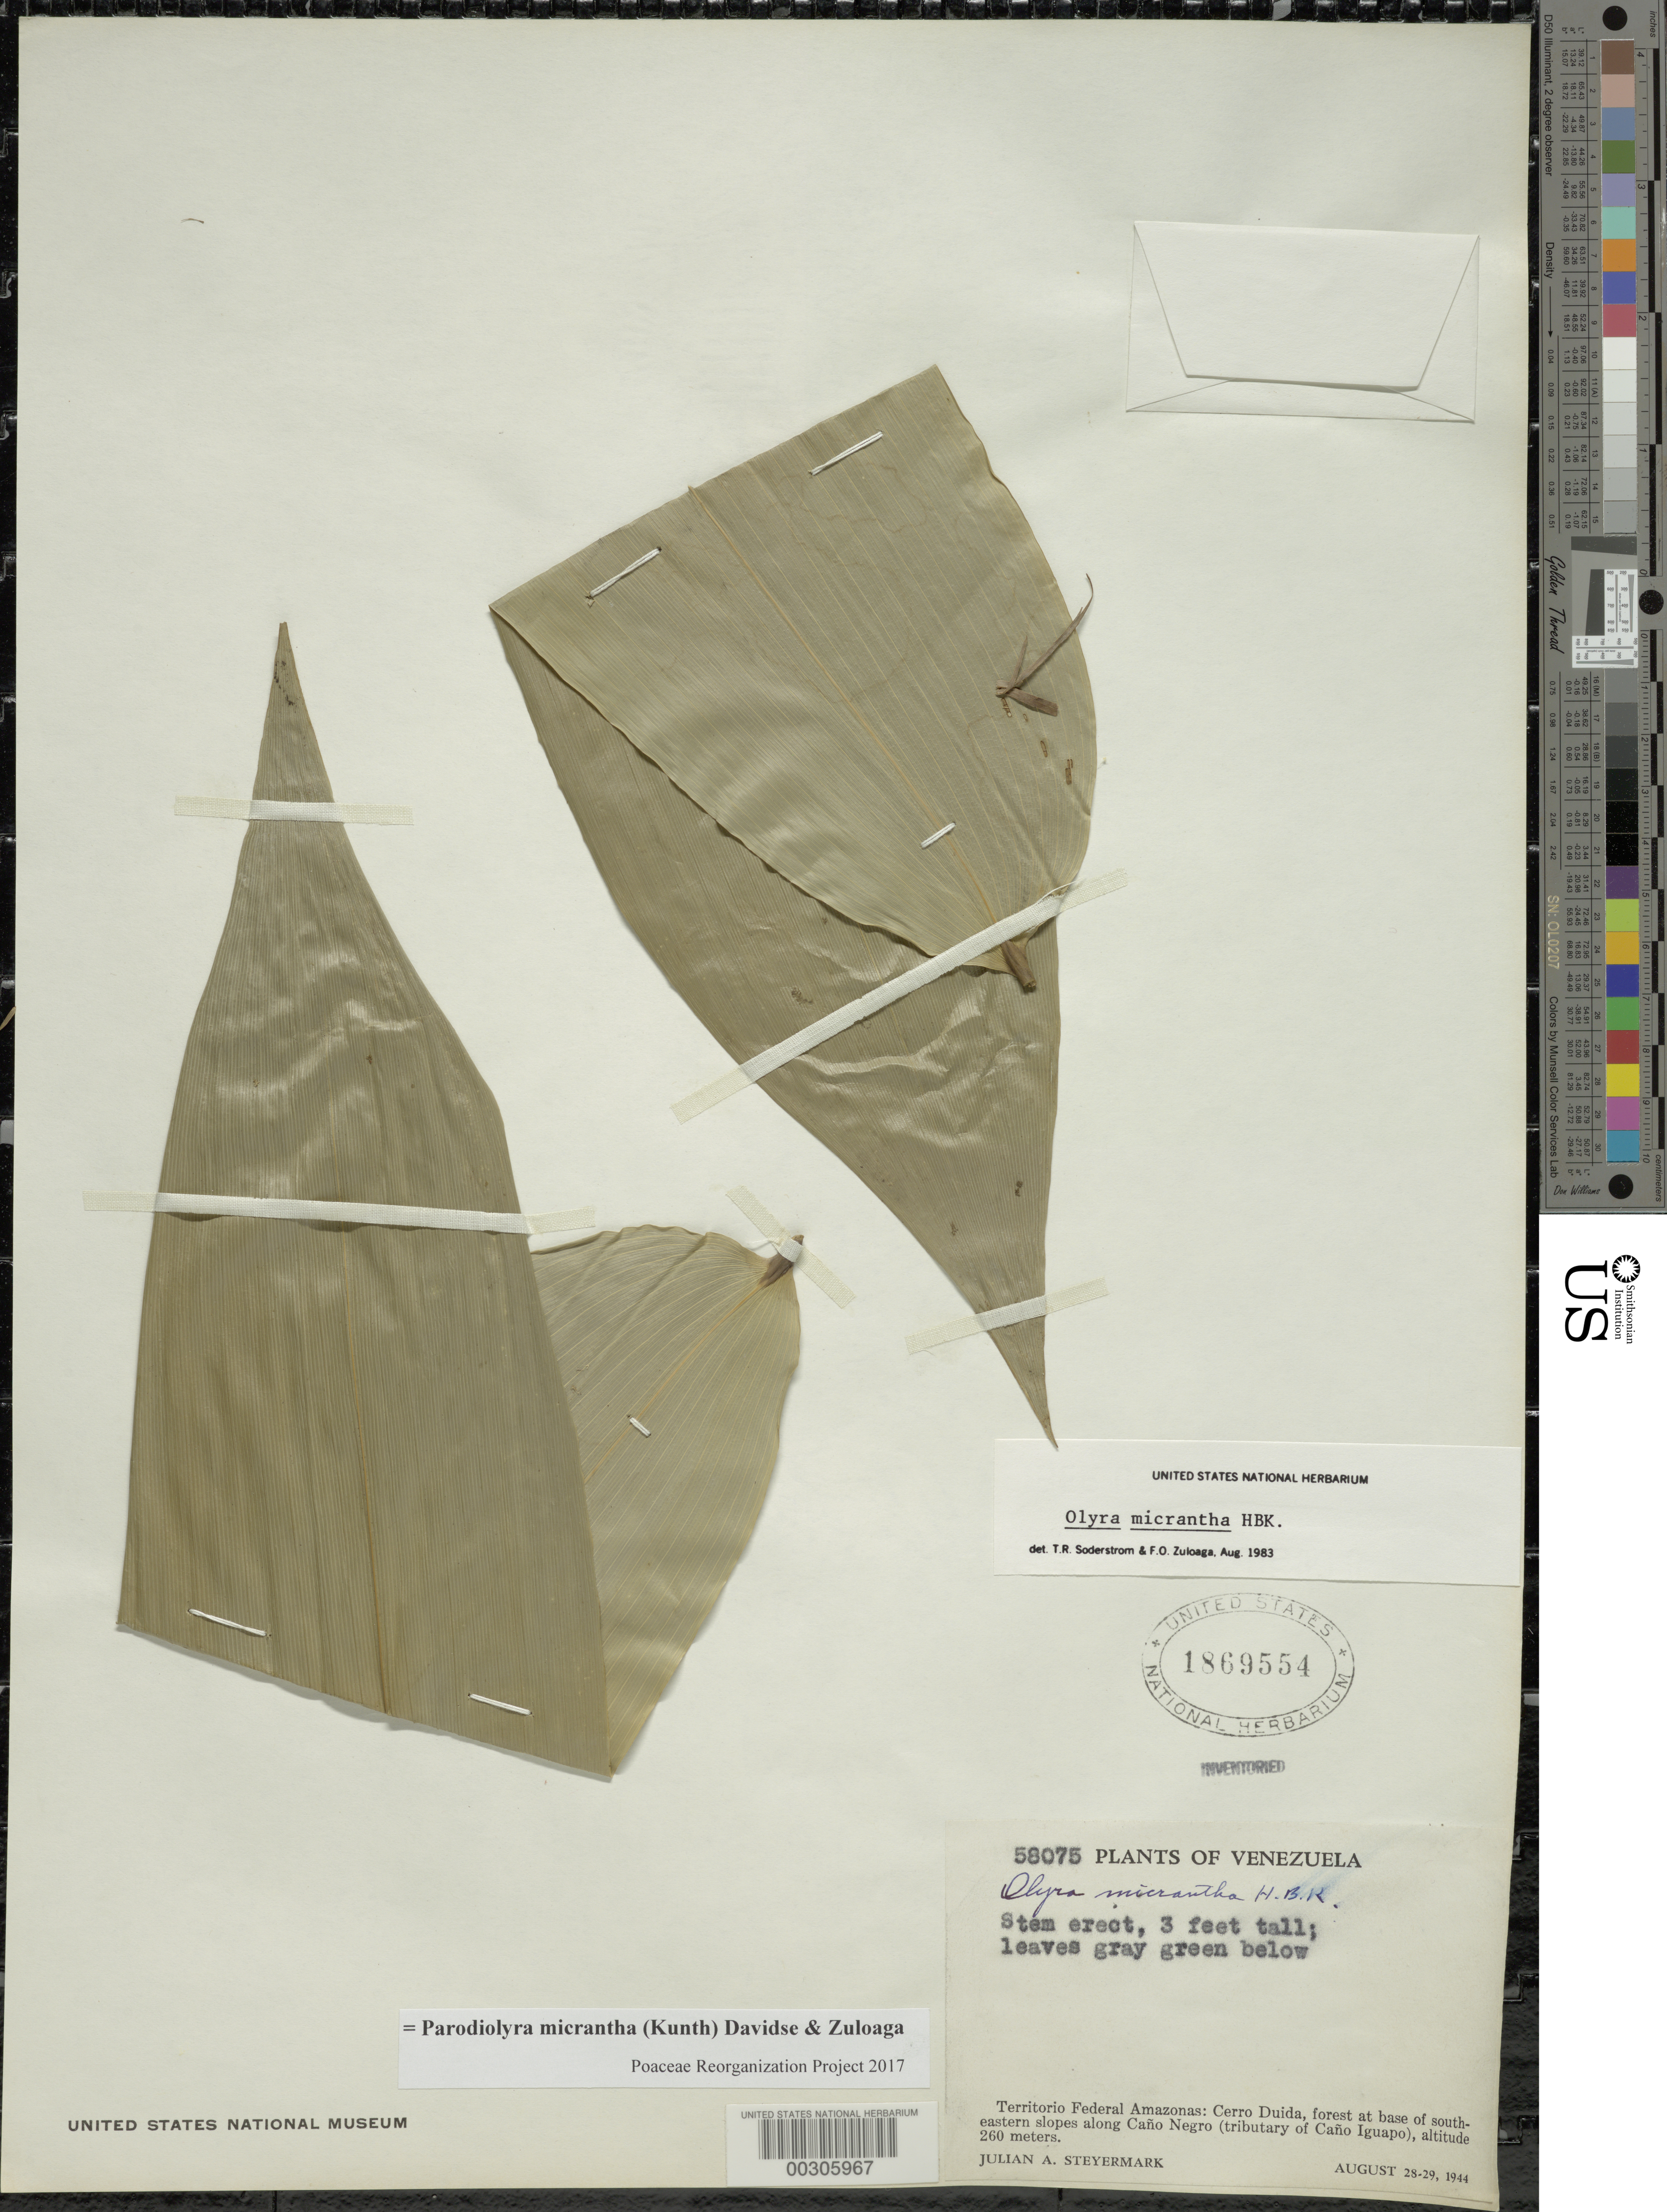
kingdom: Plantae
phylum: Tracheophyta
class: Liliopsida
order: Poales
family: Poaceae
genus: Parodiolyra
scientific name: Parodiolyra micrantha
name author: (Kunth) Davidse & Zuloaga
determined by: Poaceae Reorganization Project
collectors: J. Steyermark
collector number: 58075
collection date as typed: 28 Aug 1944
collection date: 1944-08-28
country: Venezuela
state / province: Amazonas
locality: Cerro Duida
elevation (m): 260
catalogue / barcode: US 1869554